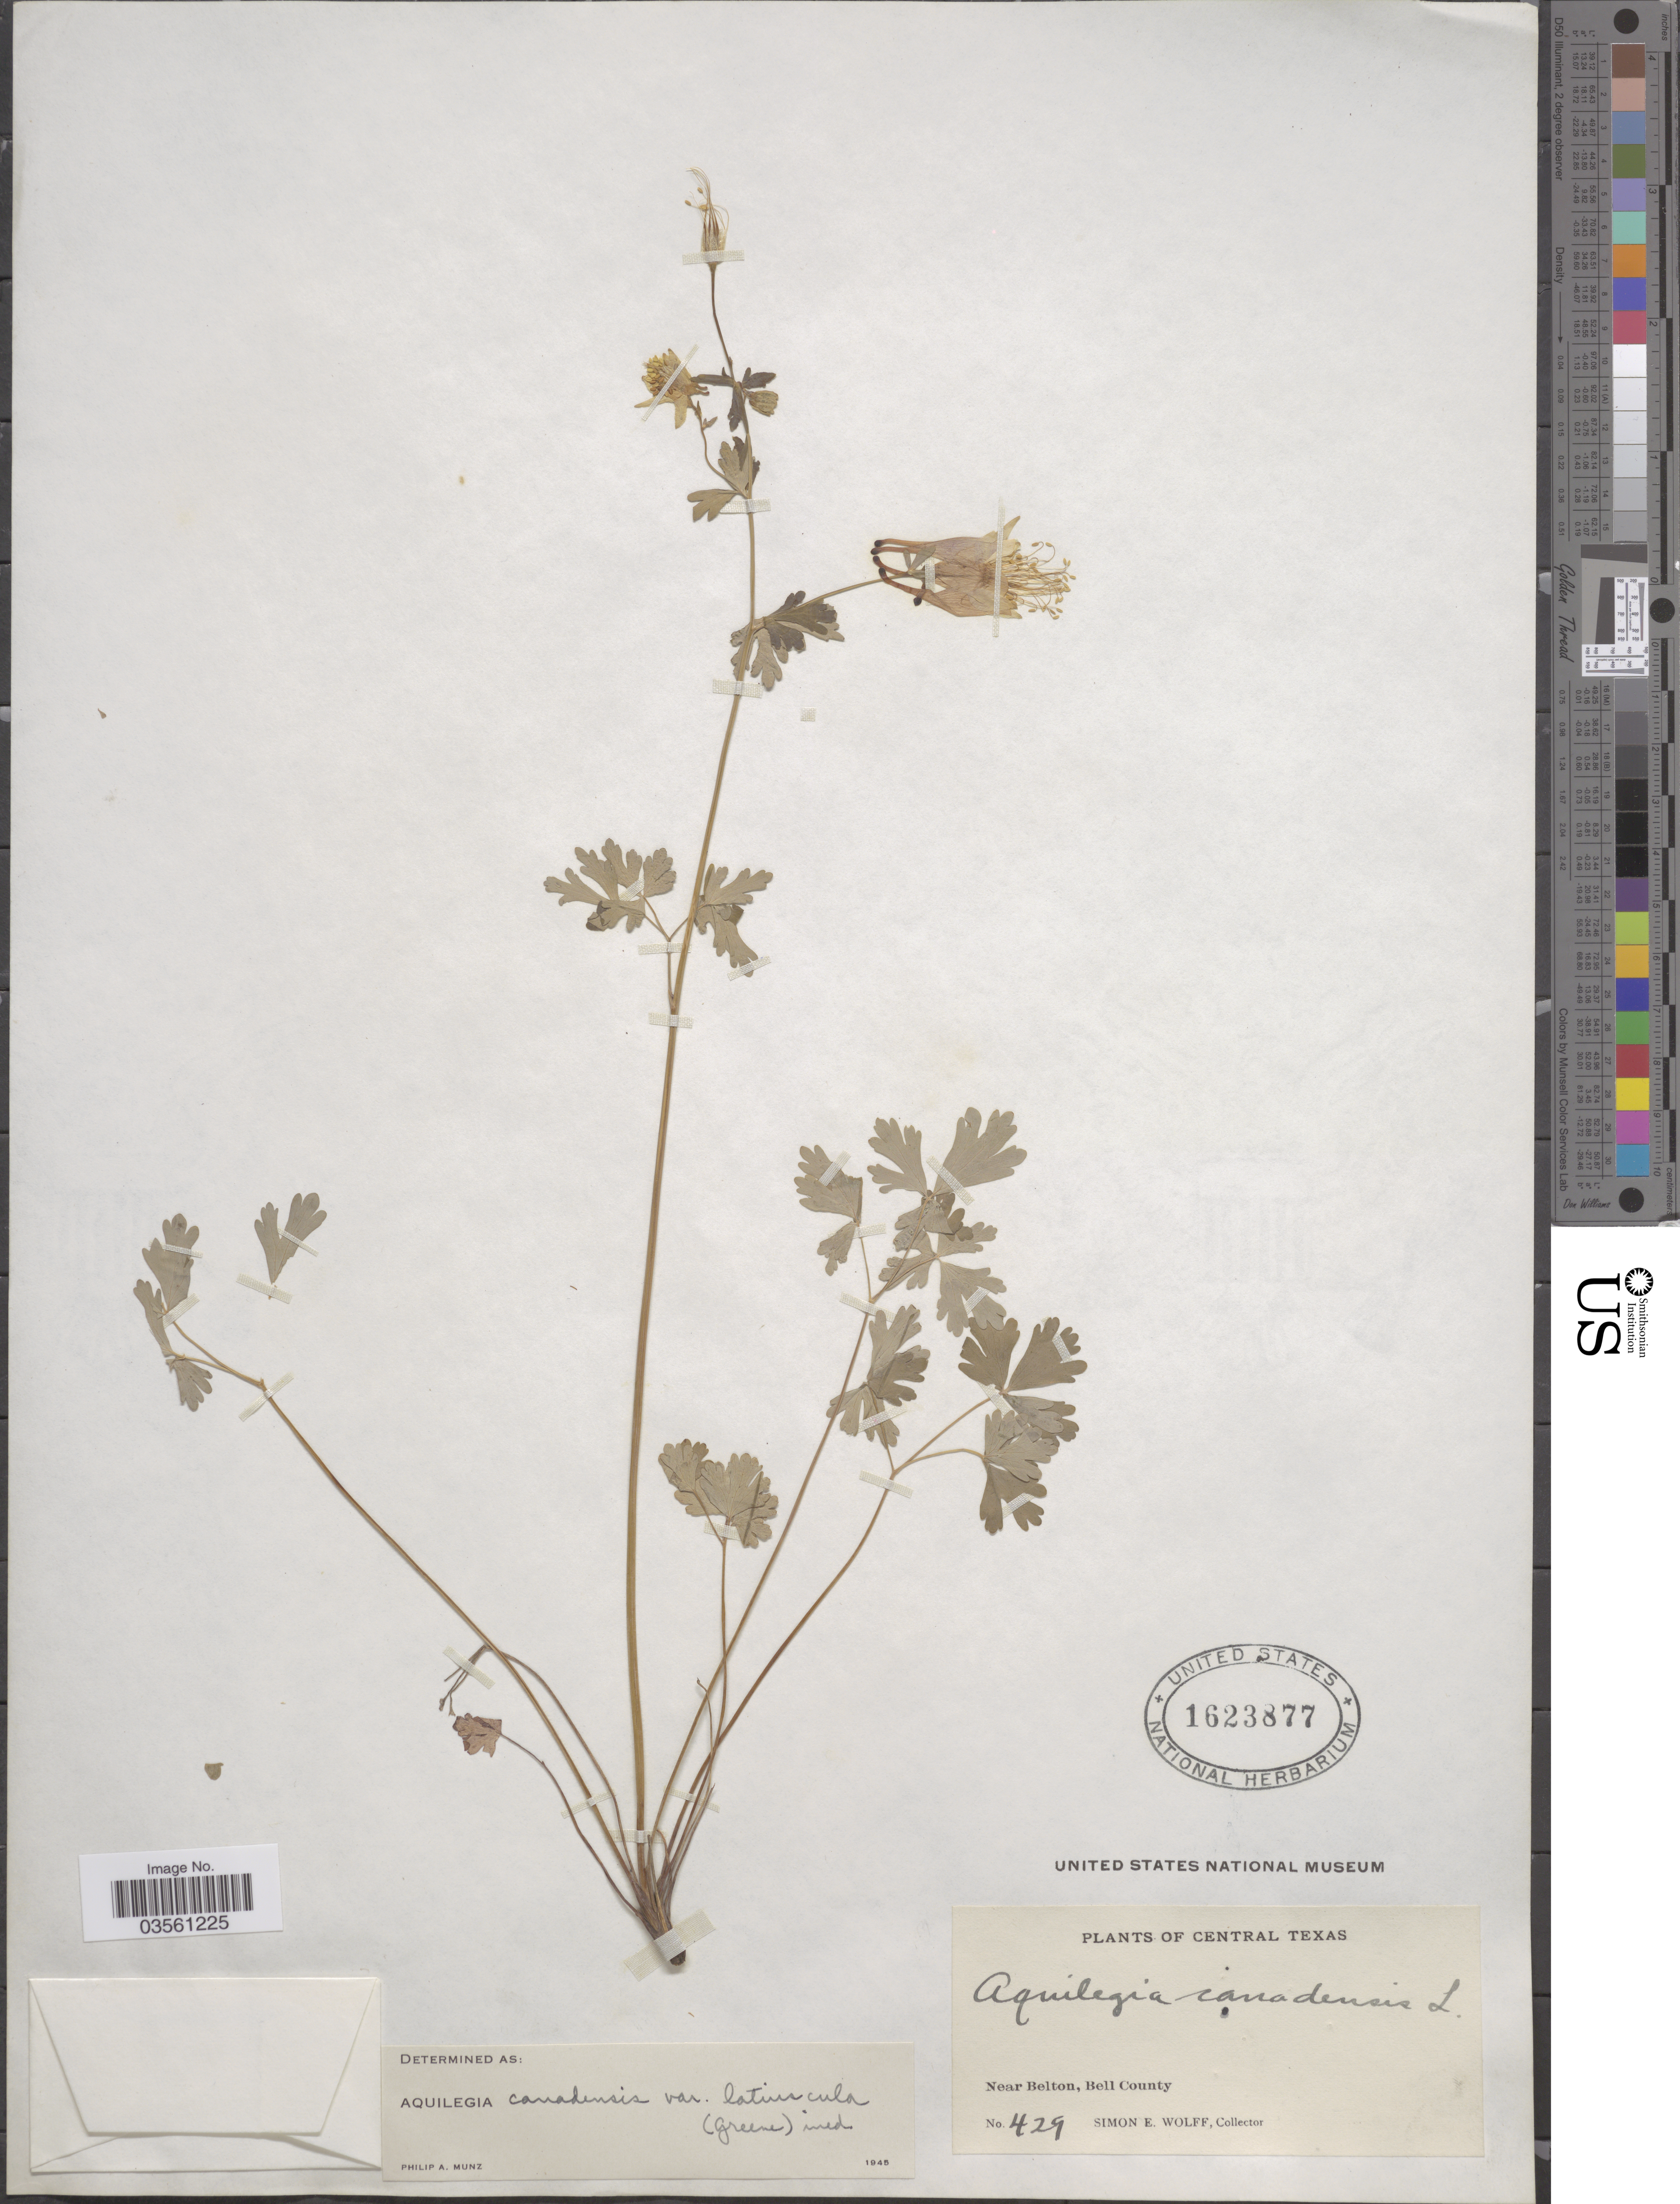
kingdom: Plantae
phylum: Tracheophyta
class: Magnoliopsida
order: Ranunculales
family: Ranunculaceae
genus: Aquilegia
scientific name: Aquilegia canadensis var. latiuscula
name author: (Greene) Munz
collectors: S. E. Wolff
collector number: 429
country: United States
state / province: Texas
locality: Central Texas. Near Belton, Bell County.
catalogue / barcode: US 1623877